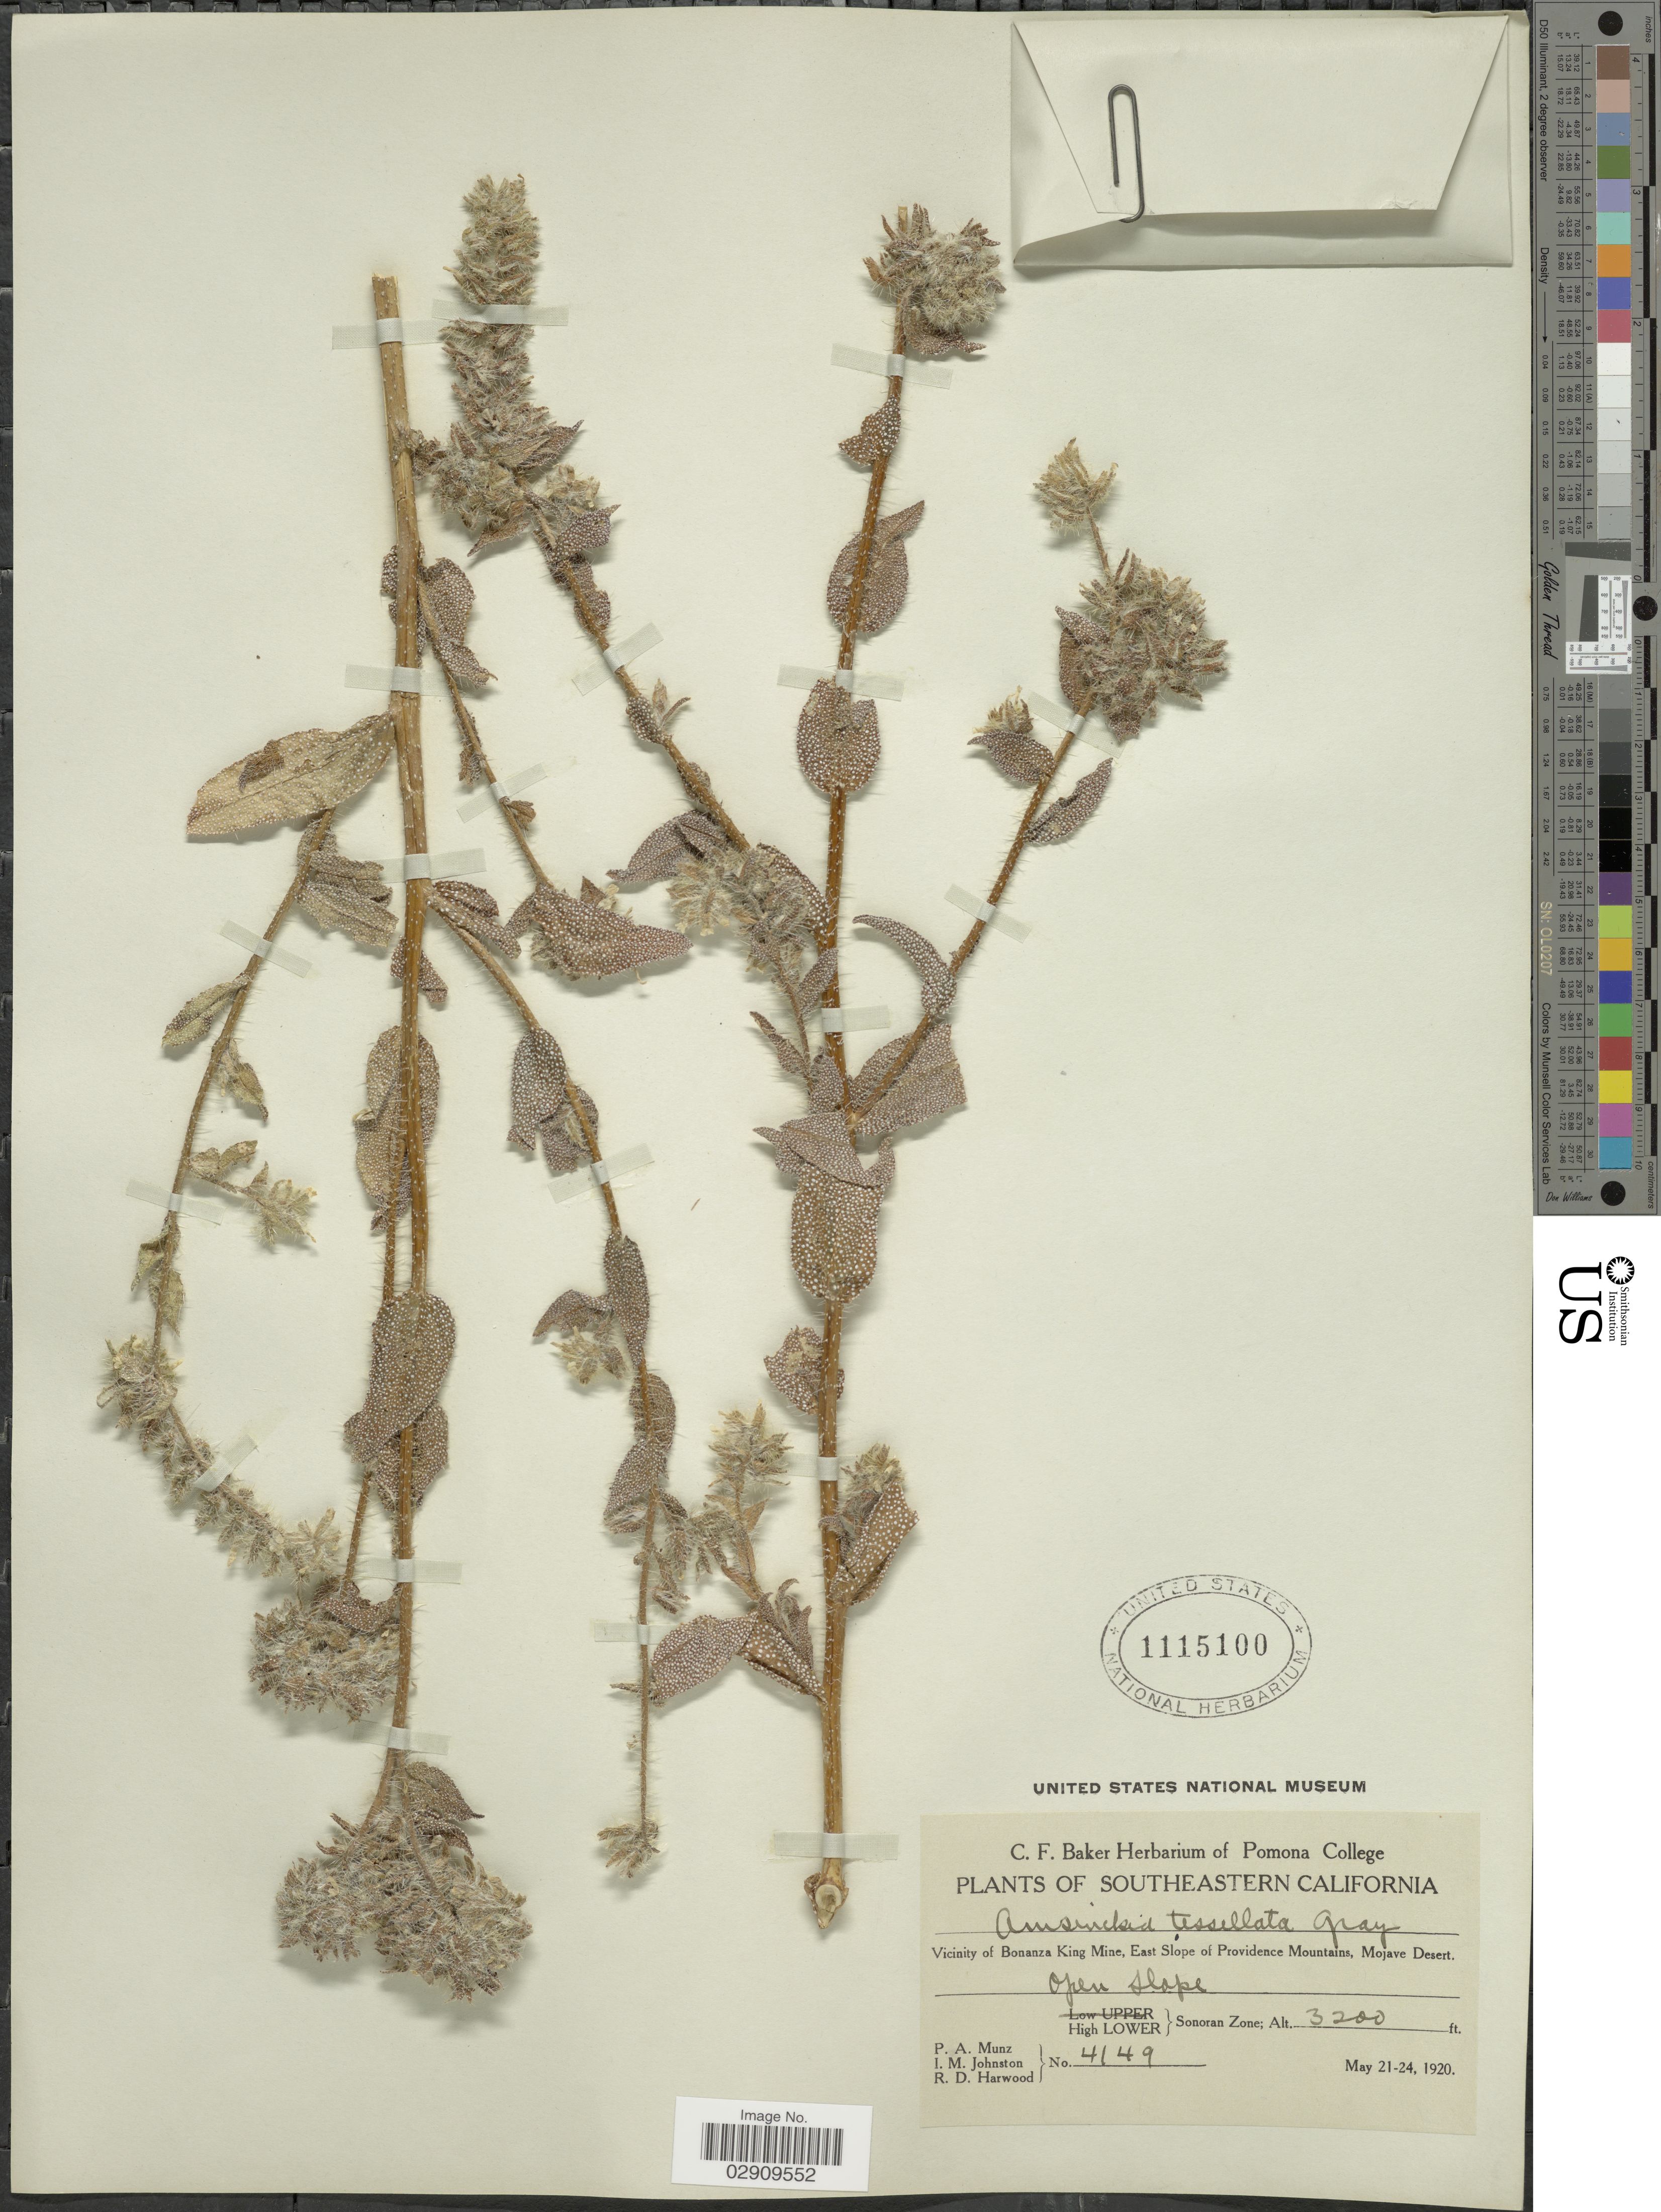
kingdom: Plantae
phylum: Tracheophyta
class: Magnoliopsida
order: Boraginales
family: Boraginaceae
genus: Amsinckia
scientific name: Amsinckia tessellata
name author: A. Gray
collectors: P. A. Munz, I.M. Johnston & R. Harwood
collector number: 4149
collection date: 1920-05-21/1920-05-24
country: United States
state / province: California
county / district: San Bernardino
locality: Southeastern California. Vicinity of Bonanza King Mine, East Slope of Providence Mountains, Mojave Desert. High Lower} Sonoran Zone.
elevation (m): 975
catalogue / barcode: US 1115100